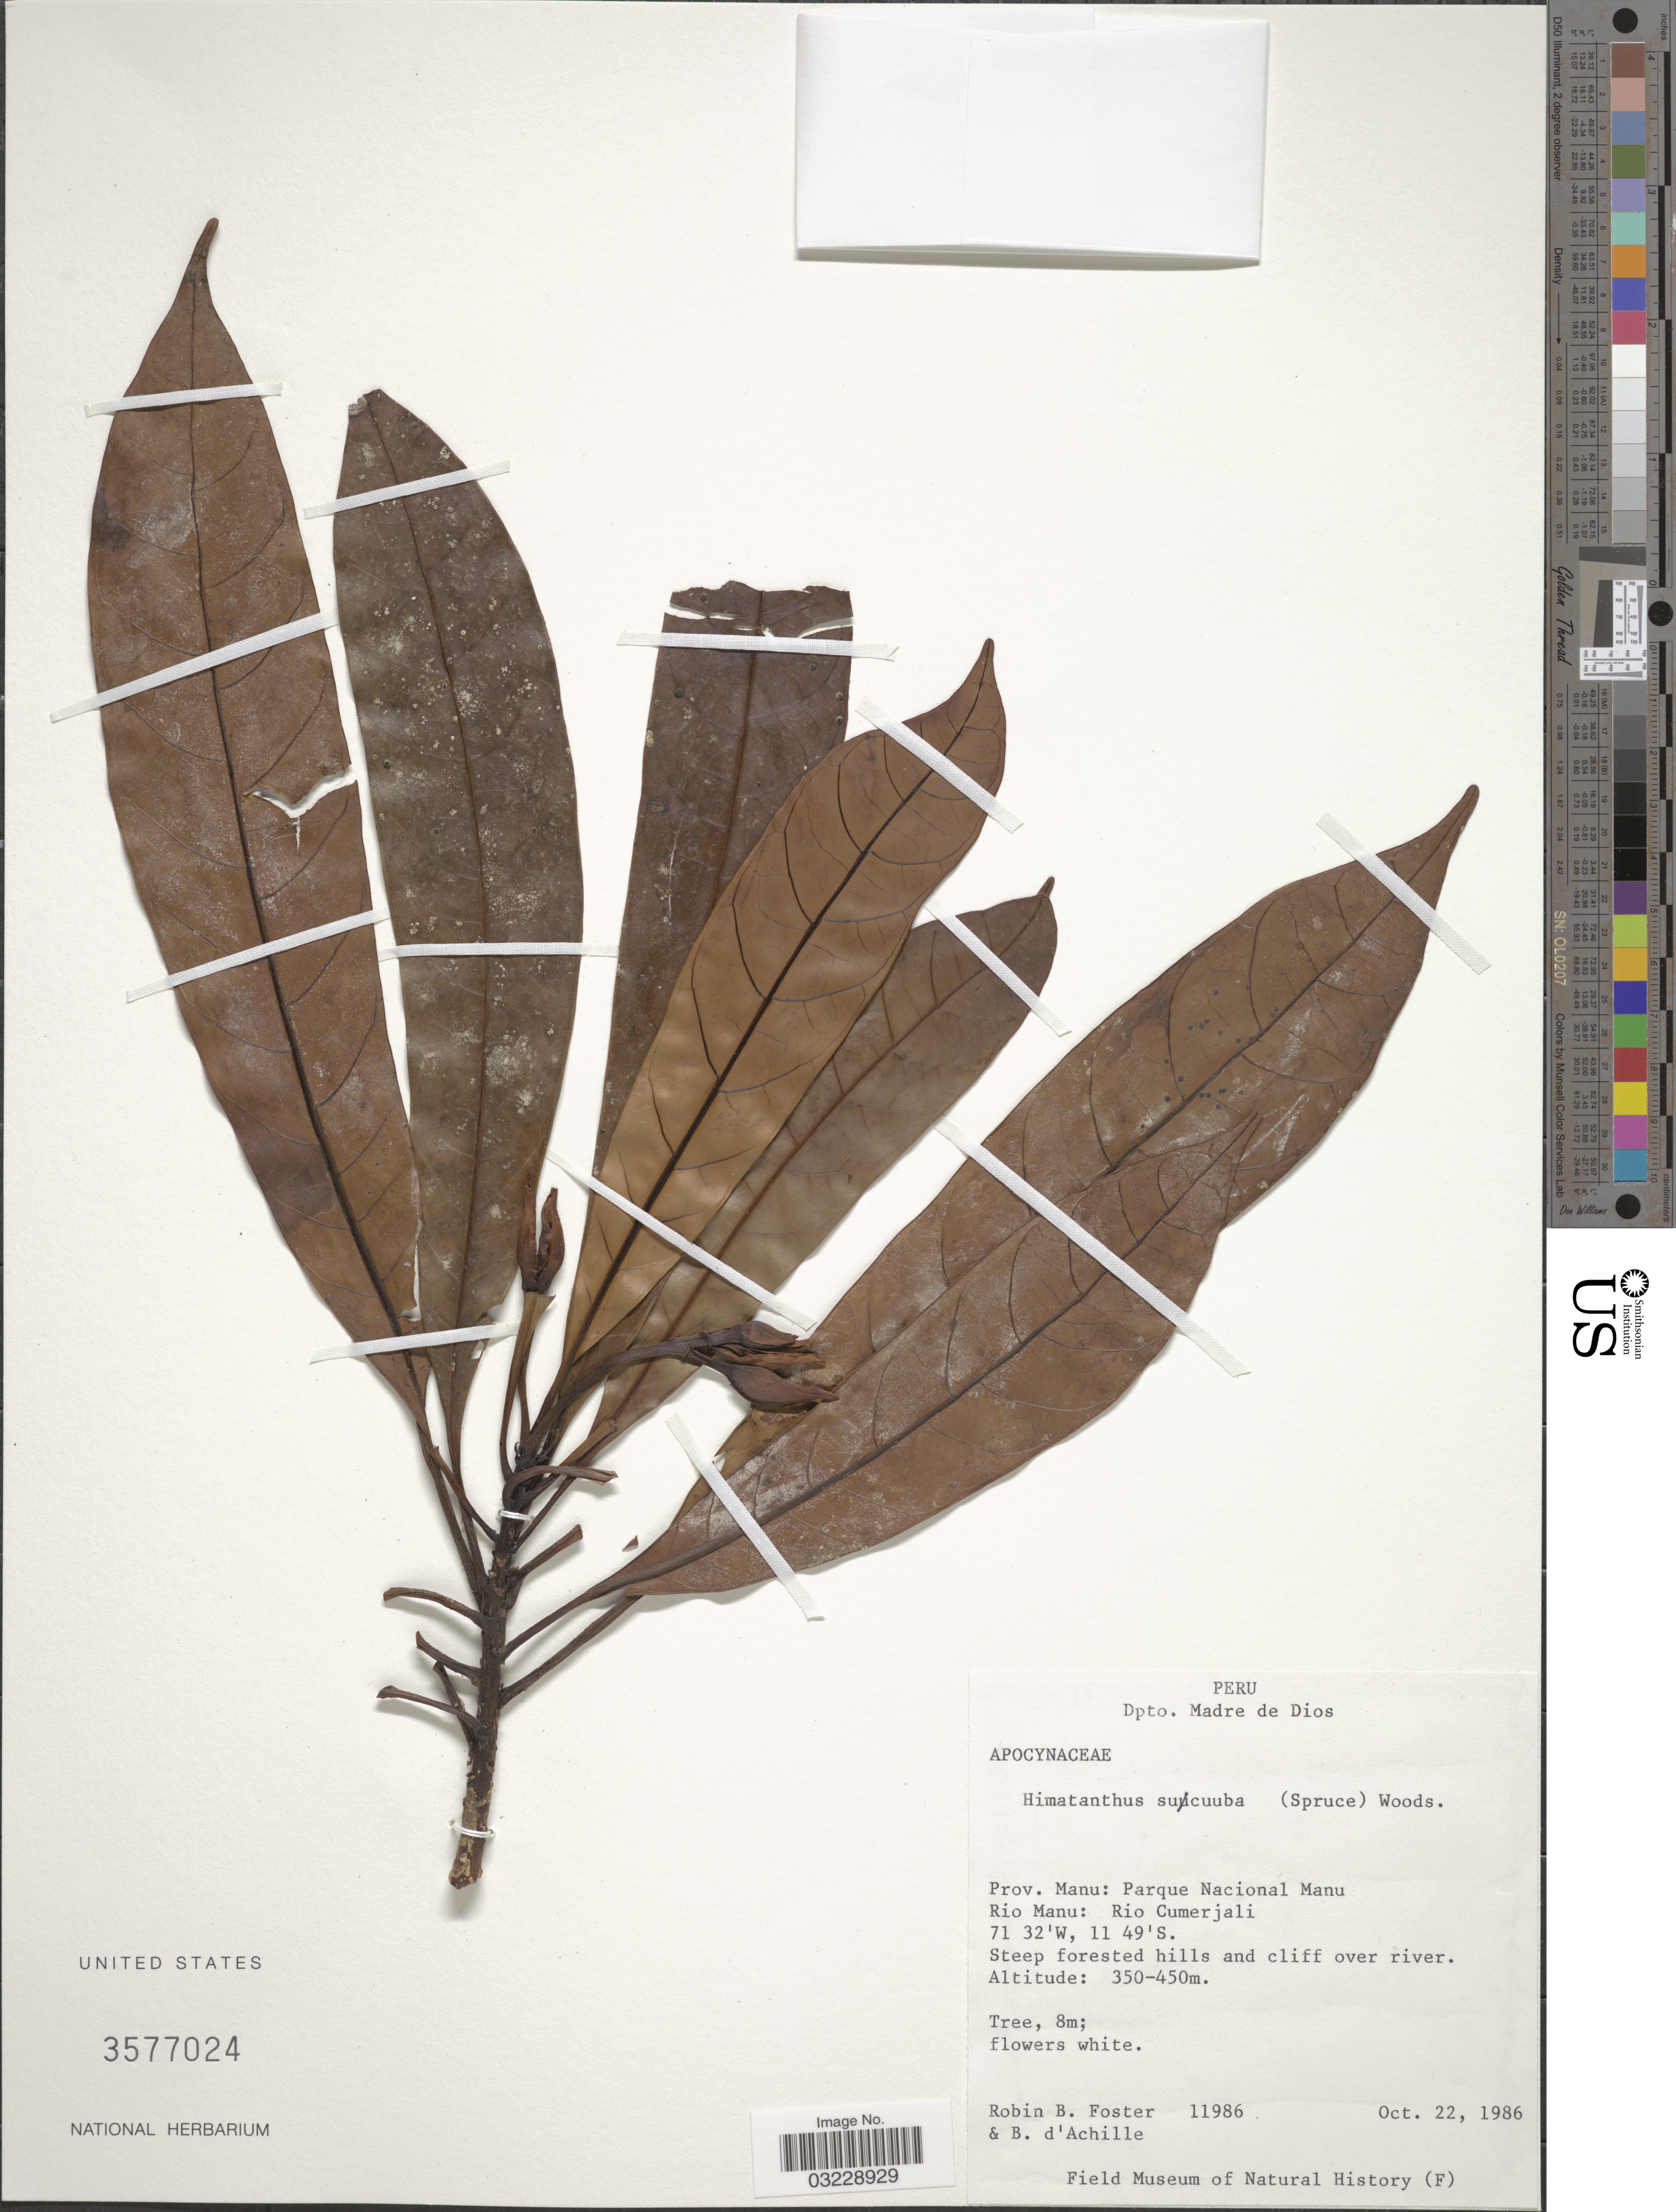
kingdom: Plantae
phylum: Tracheophyta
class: Magnoliopsida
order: Gentianales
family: Apocynaceae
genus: Himatanthus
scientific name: Himatanthus sucuuba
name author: (Spruce) Woodson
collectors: R. B. Foster & B. d'Achille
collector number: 11986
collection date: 1986-10-22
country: Peru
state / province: Madre de Dios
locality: Dpto. Madre de Dios. Prov. Manu: Parque Nacional Manu. Rio Manu: Rio Cumerjali.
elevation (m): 350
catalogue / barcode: US 3577024